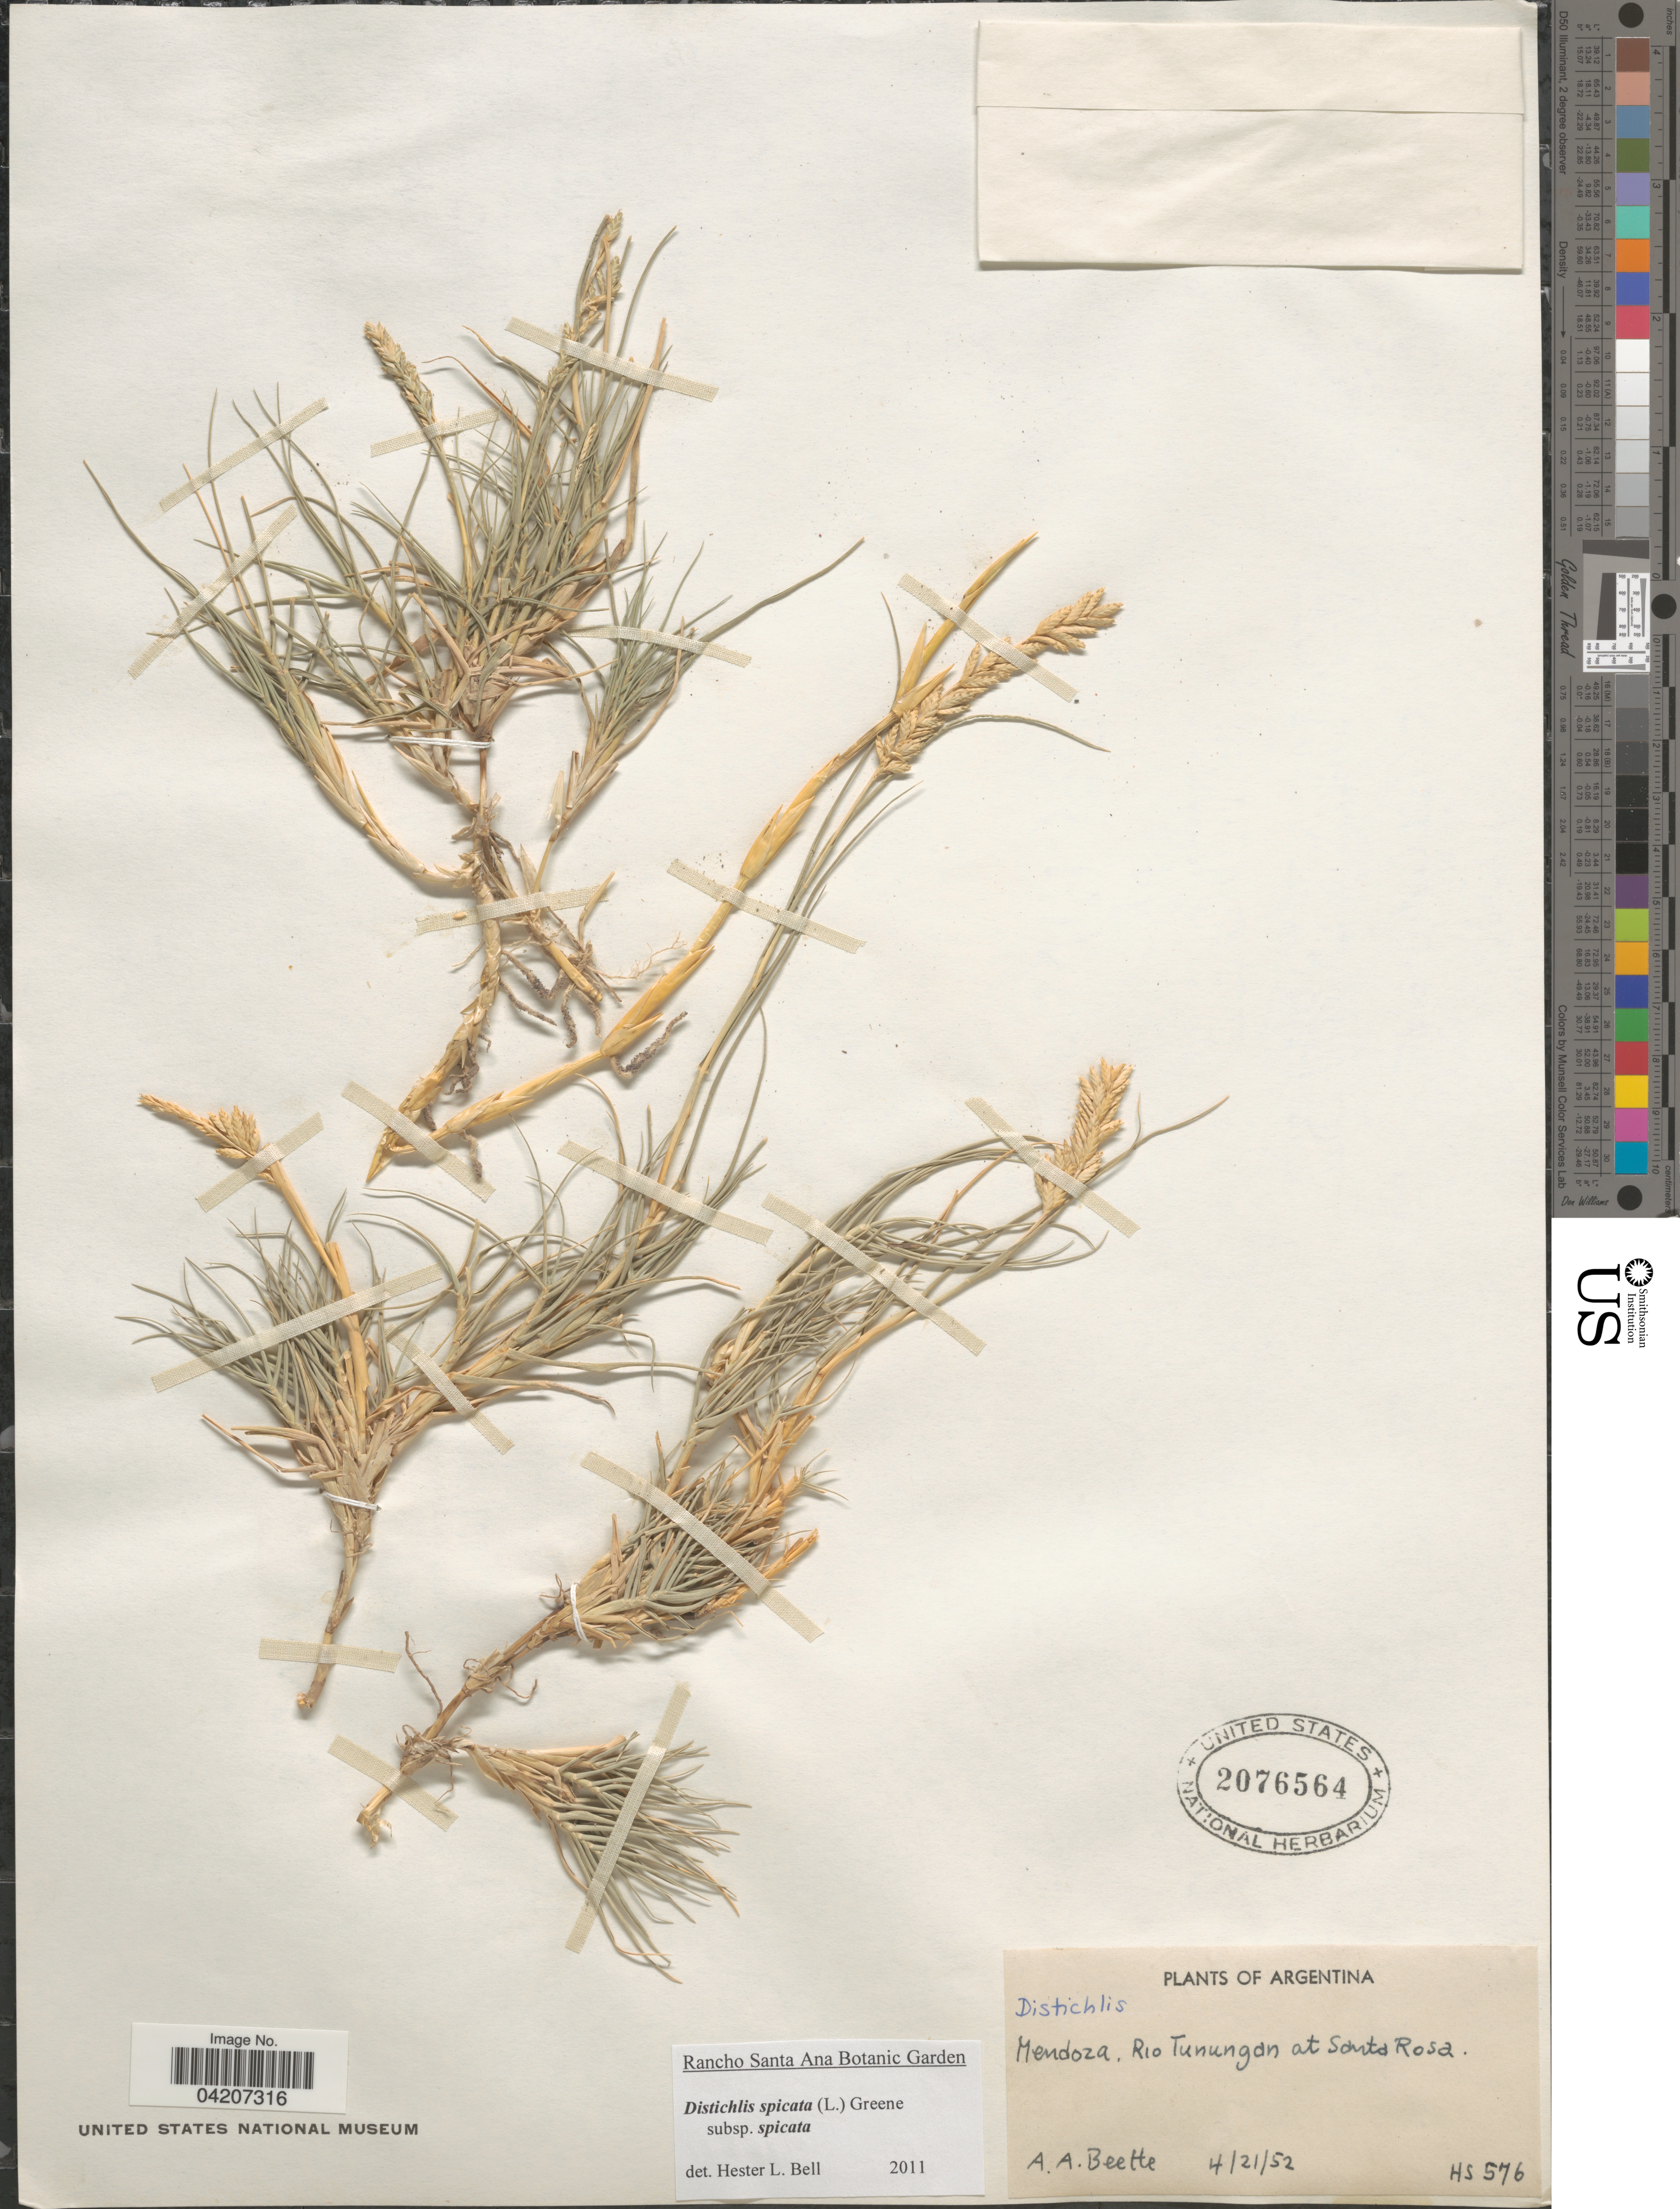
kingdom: Plantae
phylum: Tracheophyta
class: Liliopsida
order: Poales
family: Poaceae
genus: Distichlis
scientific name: Distichlis spicata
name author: (L.) Greene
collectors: A. A. Beetle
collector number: HS576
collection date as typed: Transcribed d/m/y: 21/4/52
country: Argentina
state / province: Mendoza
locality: Rio Tunungan at Santa Rosa.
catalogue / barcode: US 2076564